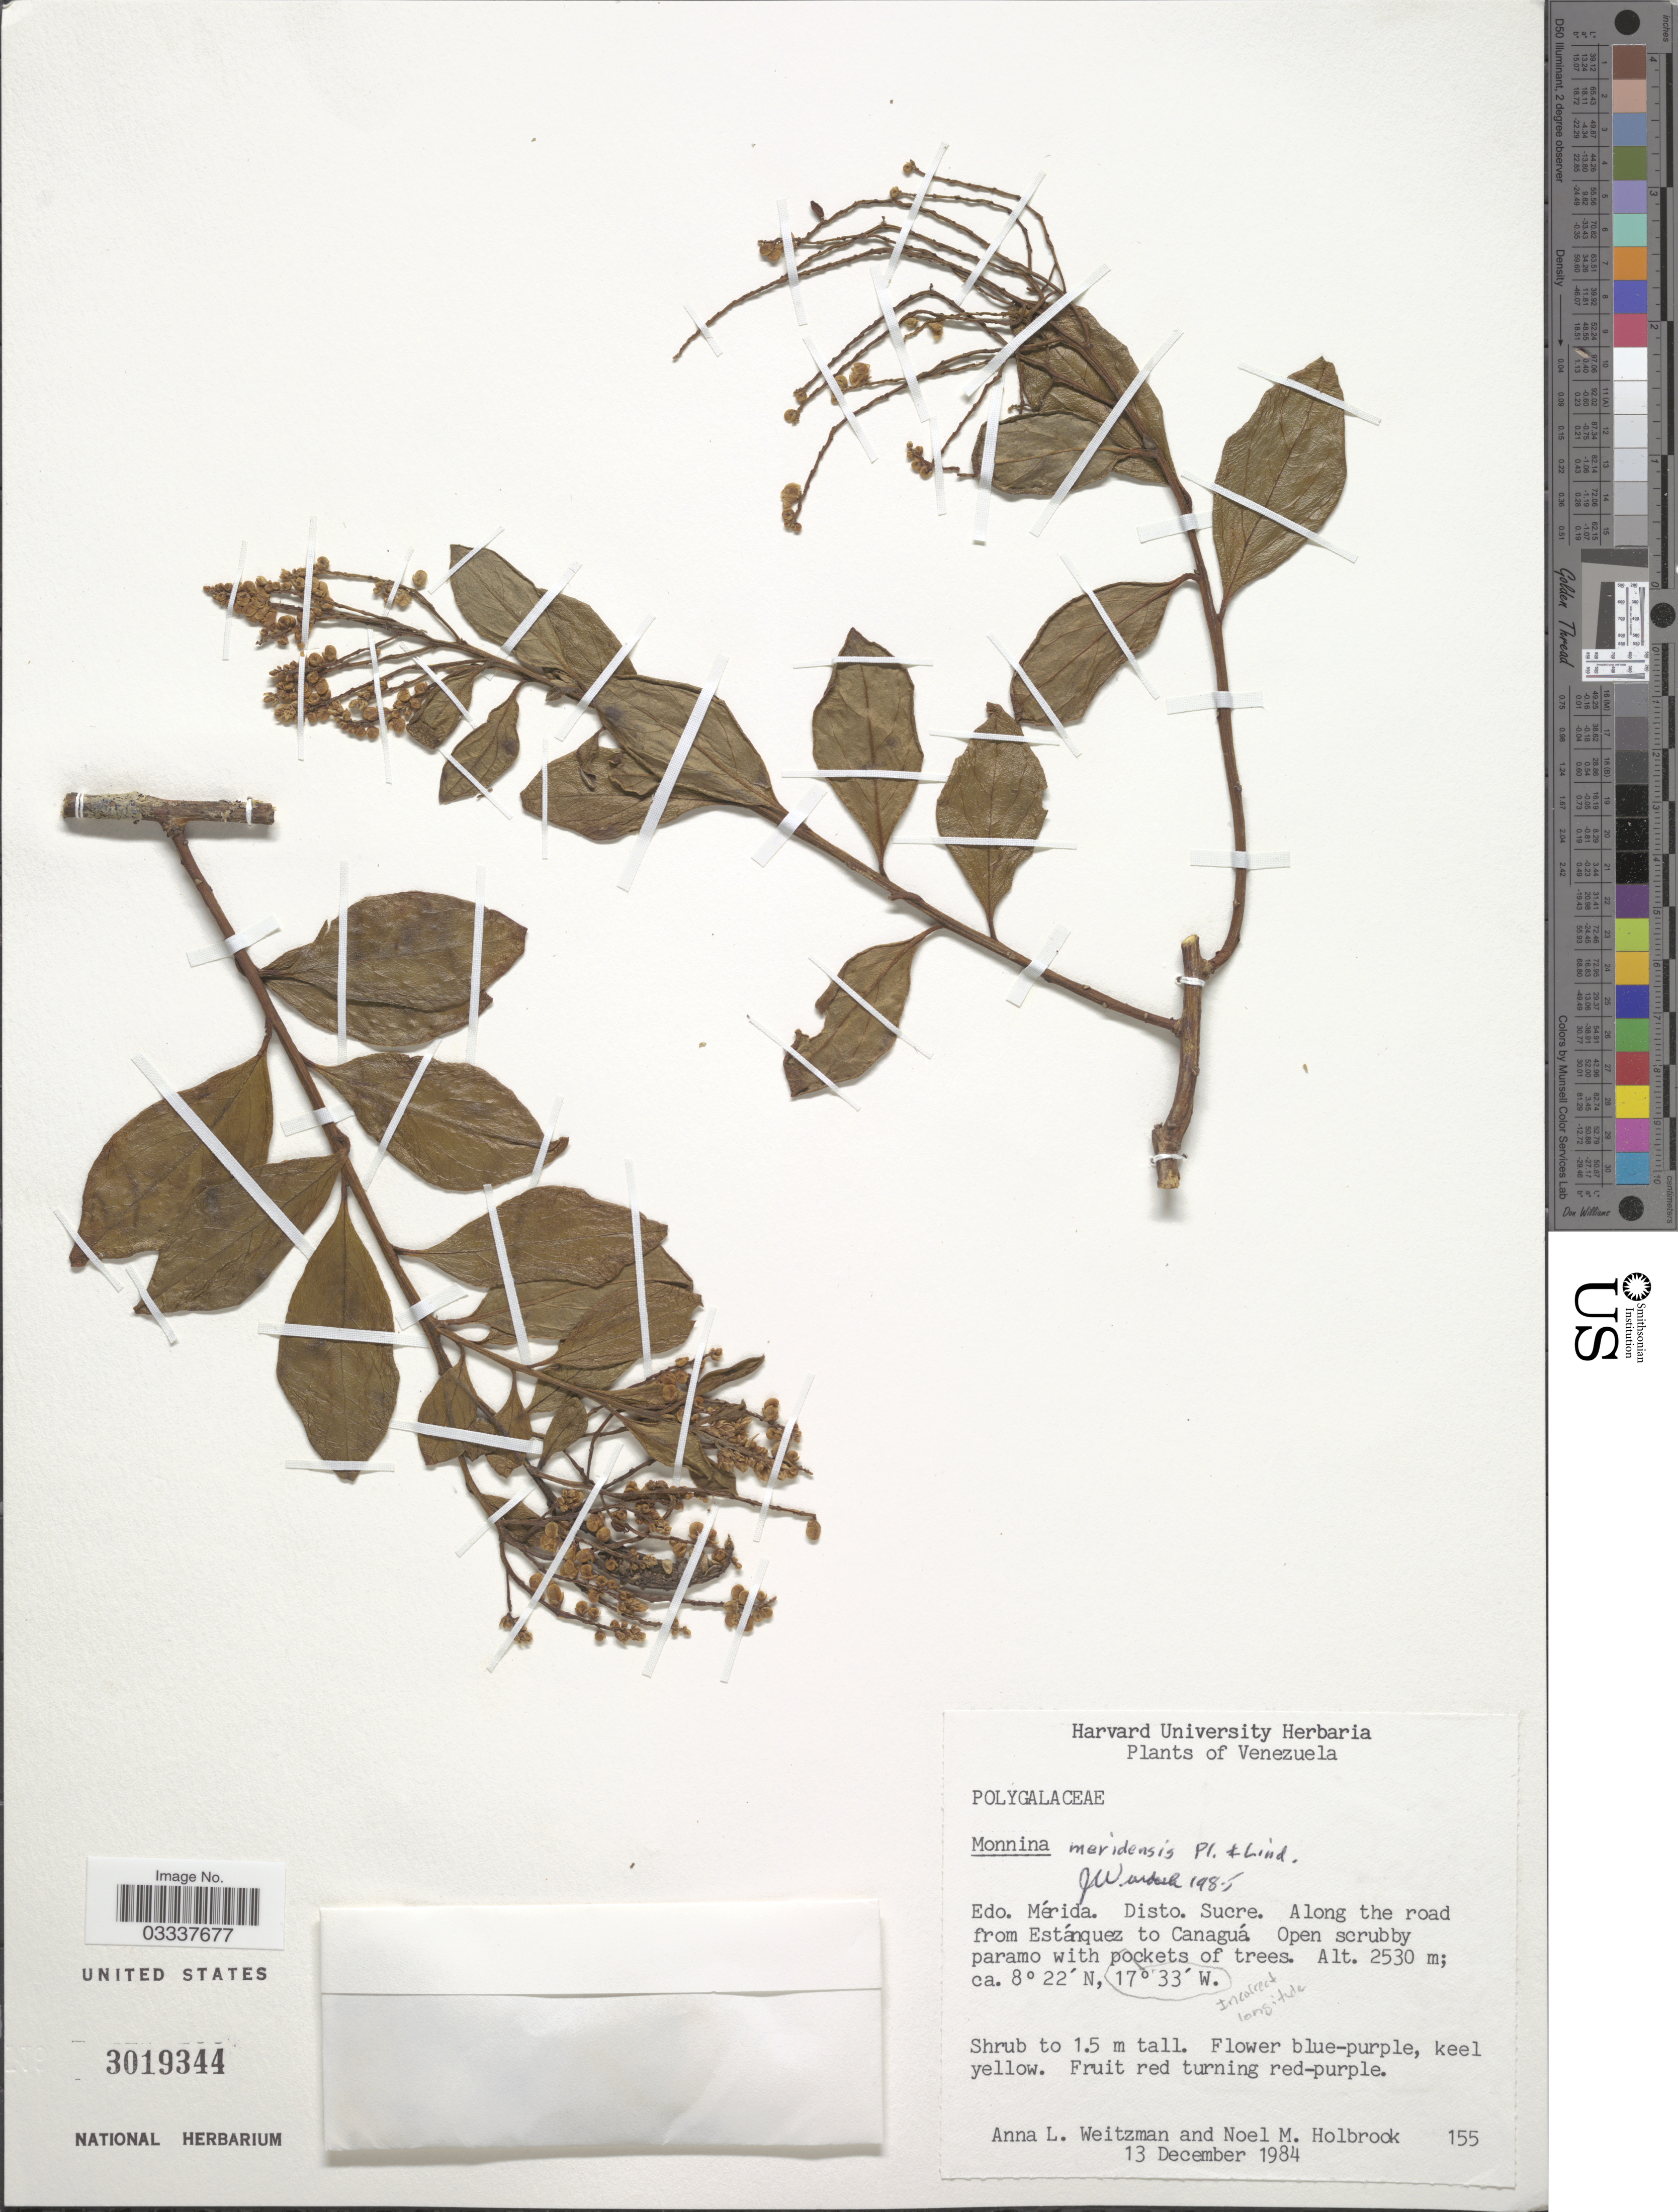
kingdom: Plantae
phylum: Tracheophyta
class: Magnoliopsida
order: Fabales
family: Polygalaceae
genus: Monnina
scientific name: Monnina meridensis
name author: Planch. & B.L. Linden ex Wedd.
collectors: A. L. Weitzman & N. M. Holbrook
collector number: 155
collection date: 1984-12-13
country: Venezuela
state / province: Mérida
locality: Disto. Sucre. Along the road from Estánzquez to Canaguá.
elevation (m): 2530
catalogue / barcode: US 3019344